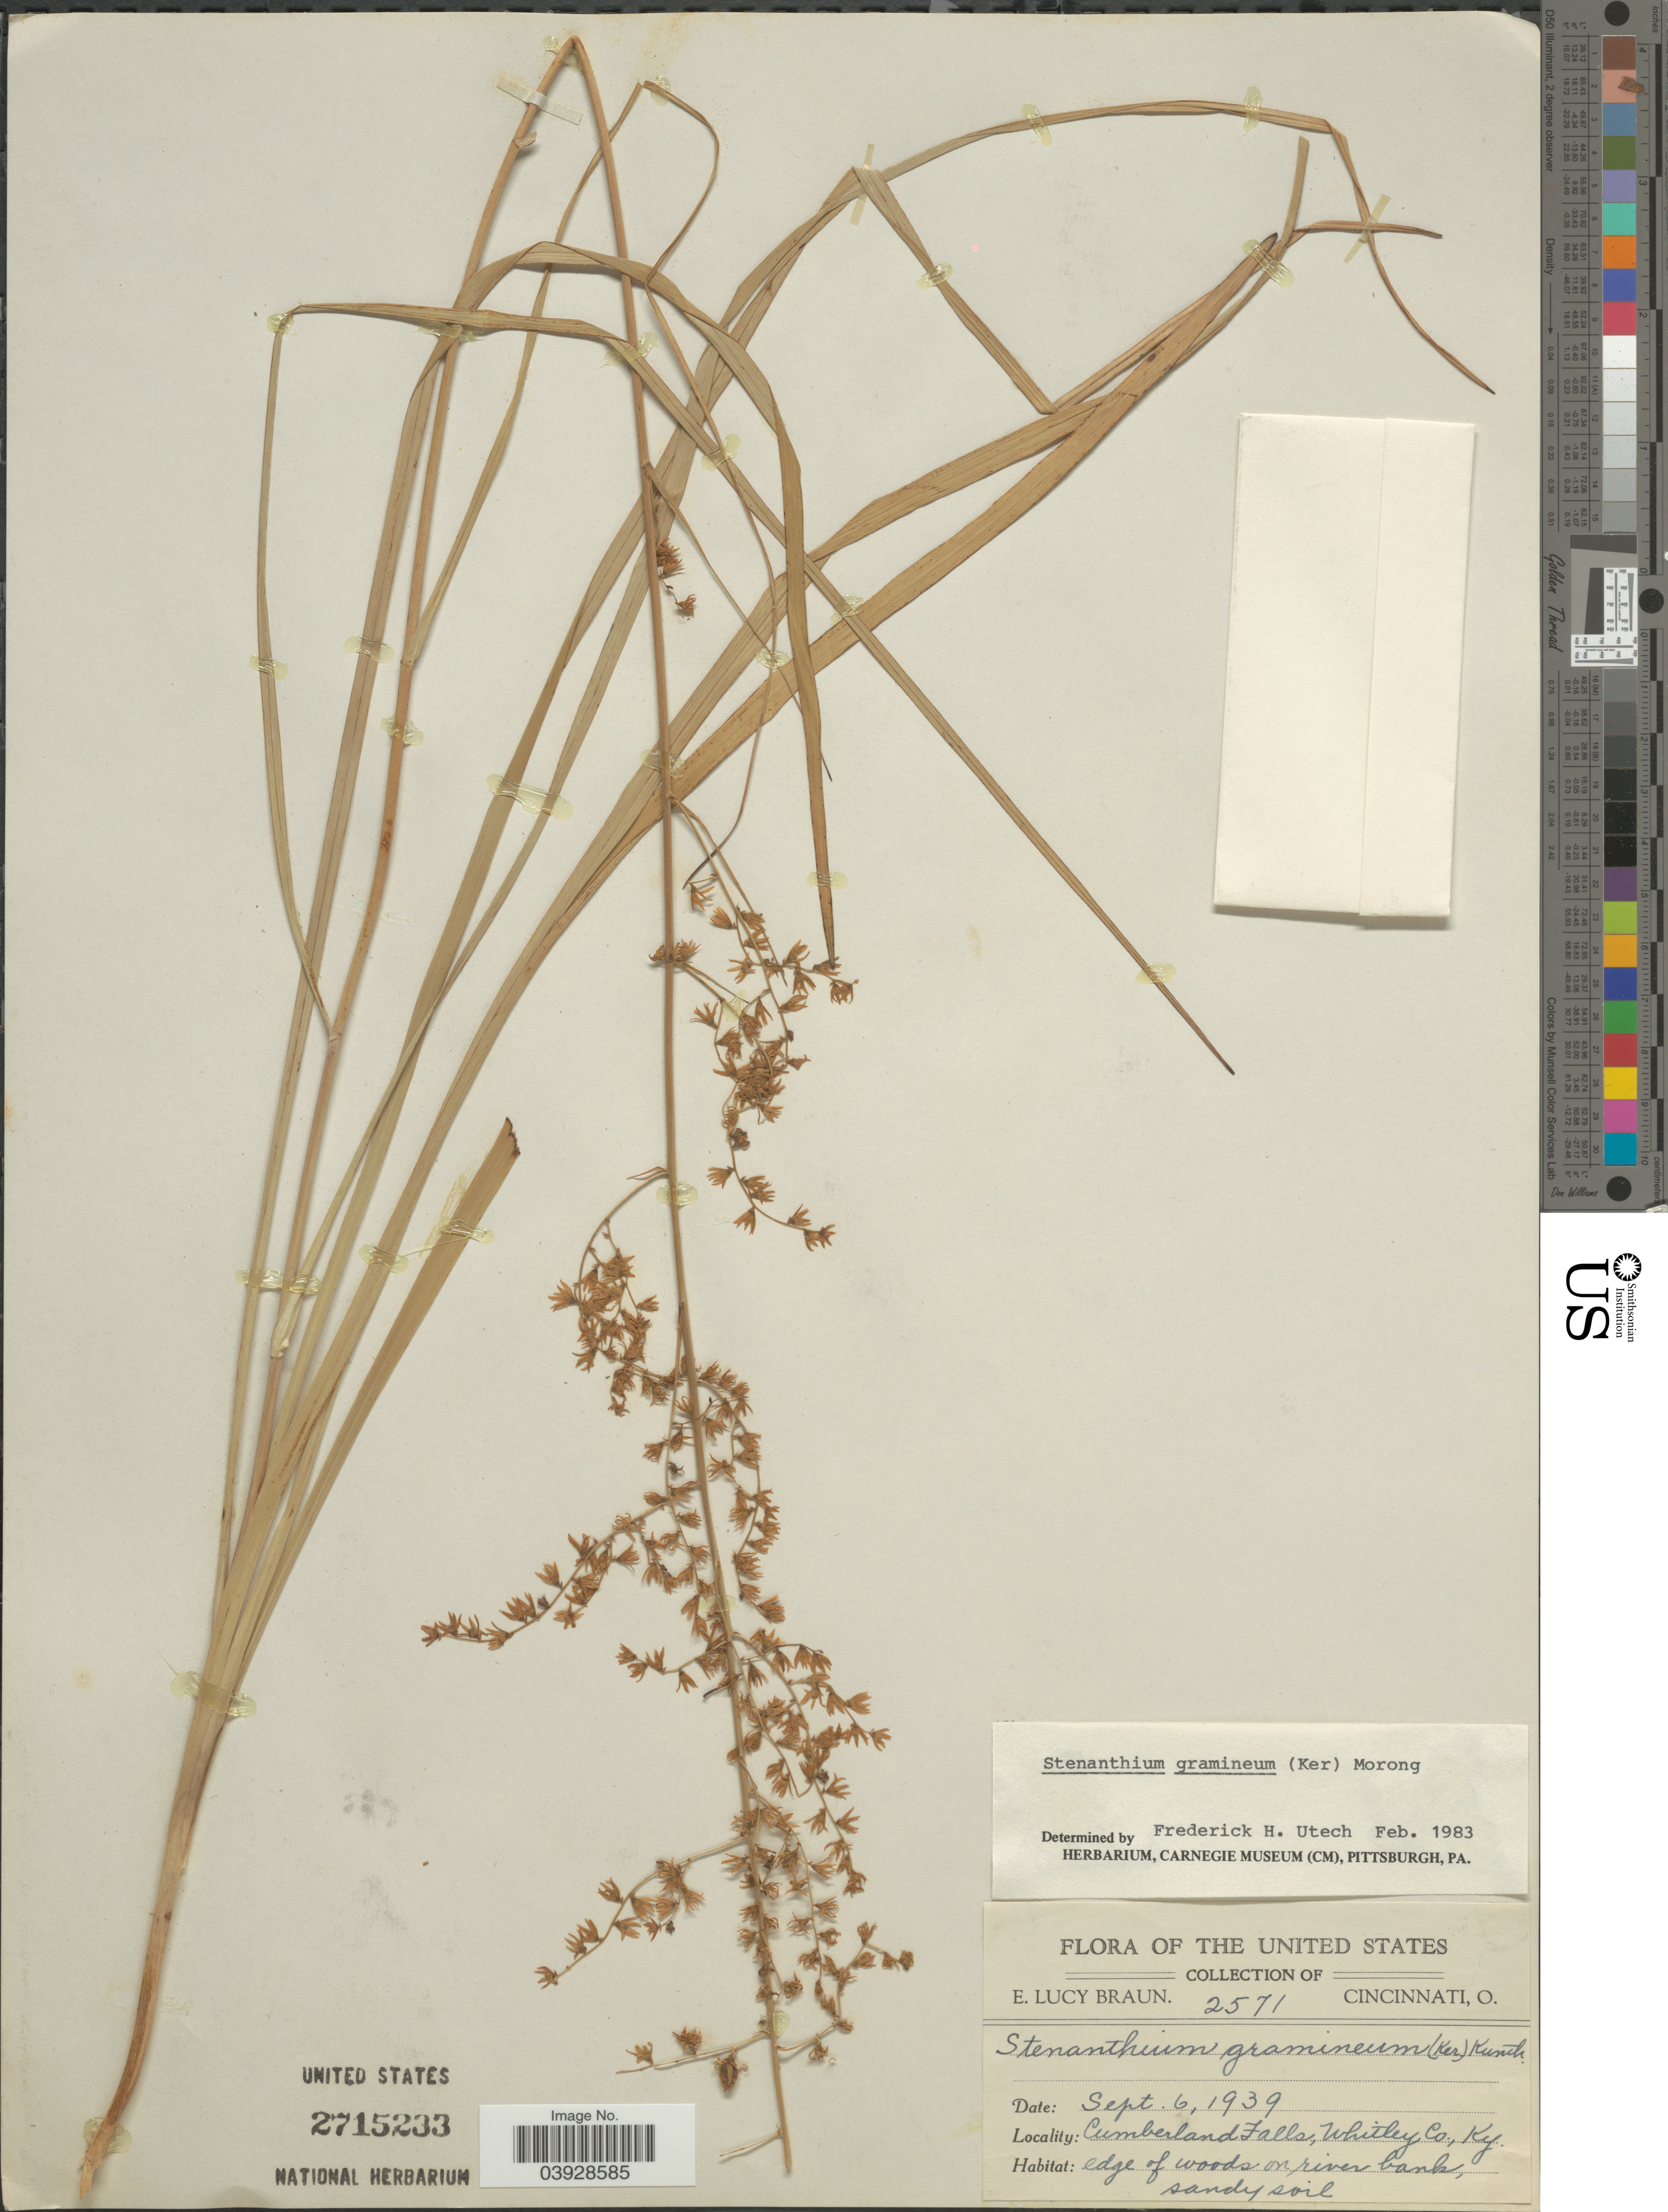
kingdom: Plantae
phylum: Tracheophyta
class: Liliopsida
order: Liliales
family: Melanthiaceae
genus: Stenanthium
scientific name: Stenanthium gramineum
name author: (Ker Gawl.) Morong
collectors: E. L. Braun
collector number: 2571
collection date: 1939-09-06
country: United States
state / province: Kentucky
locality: Cumberland Falls, Whitley Co.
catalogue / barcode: US 2715233